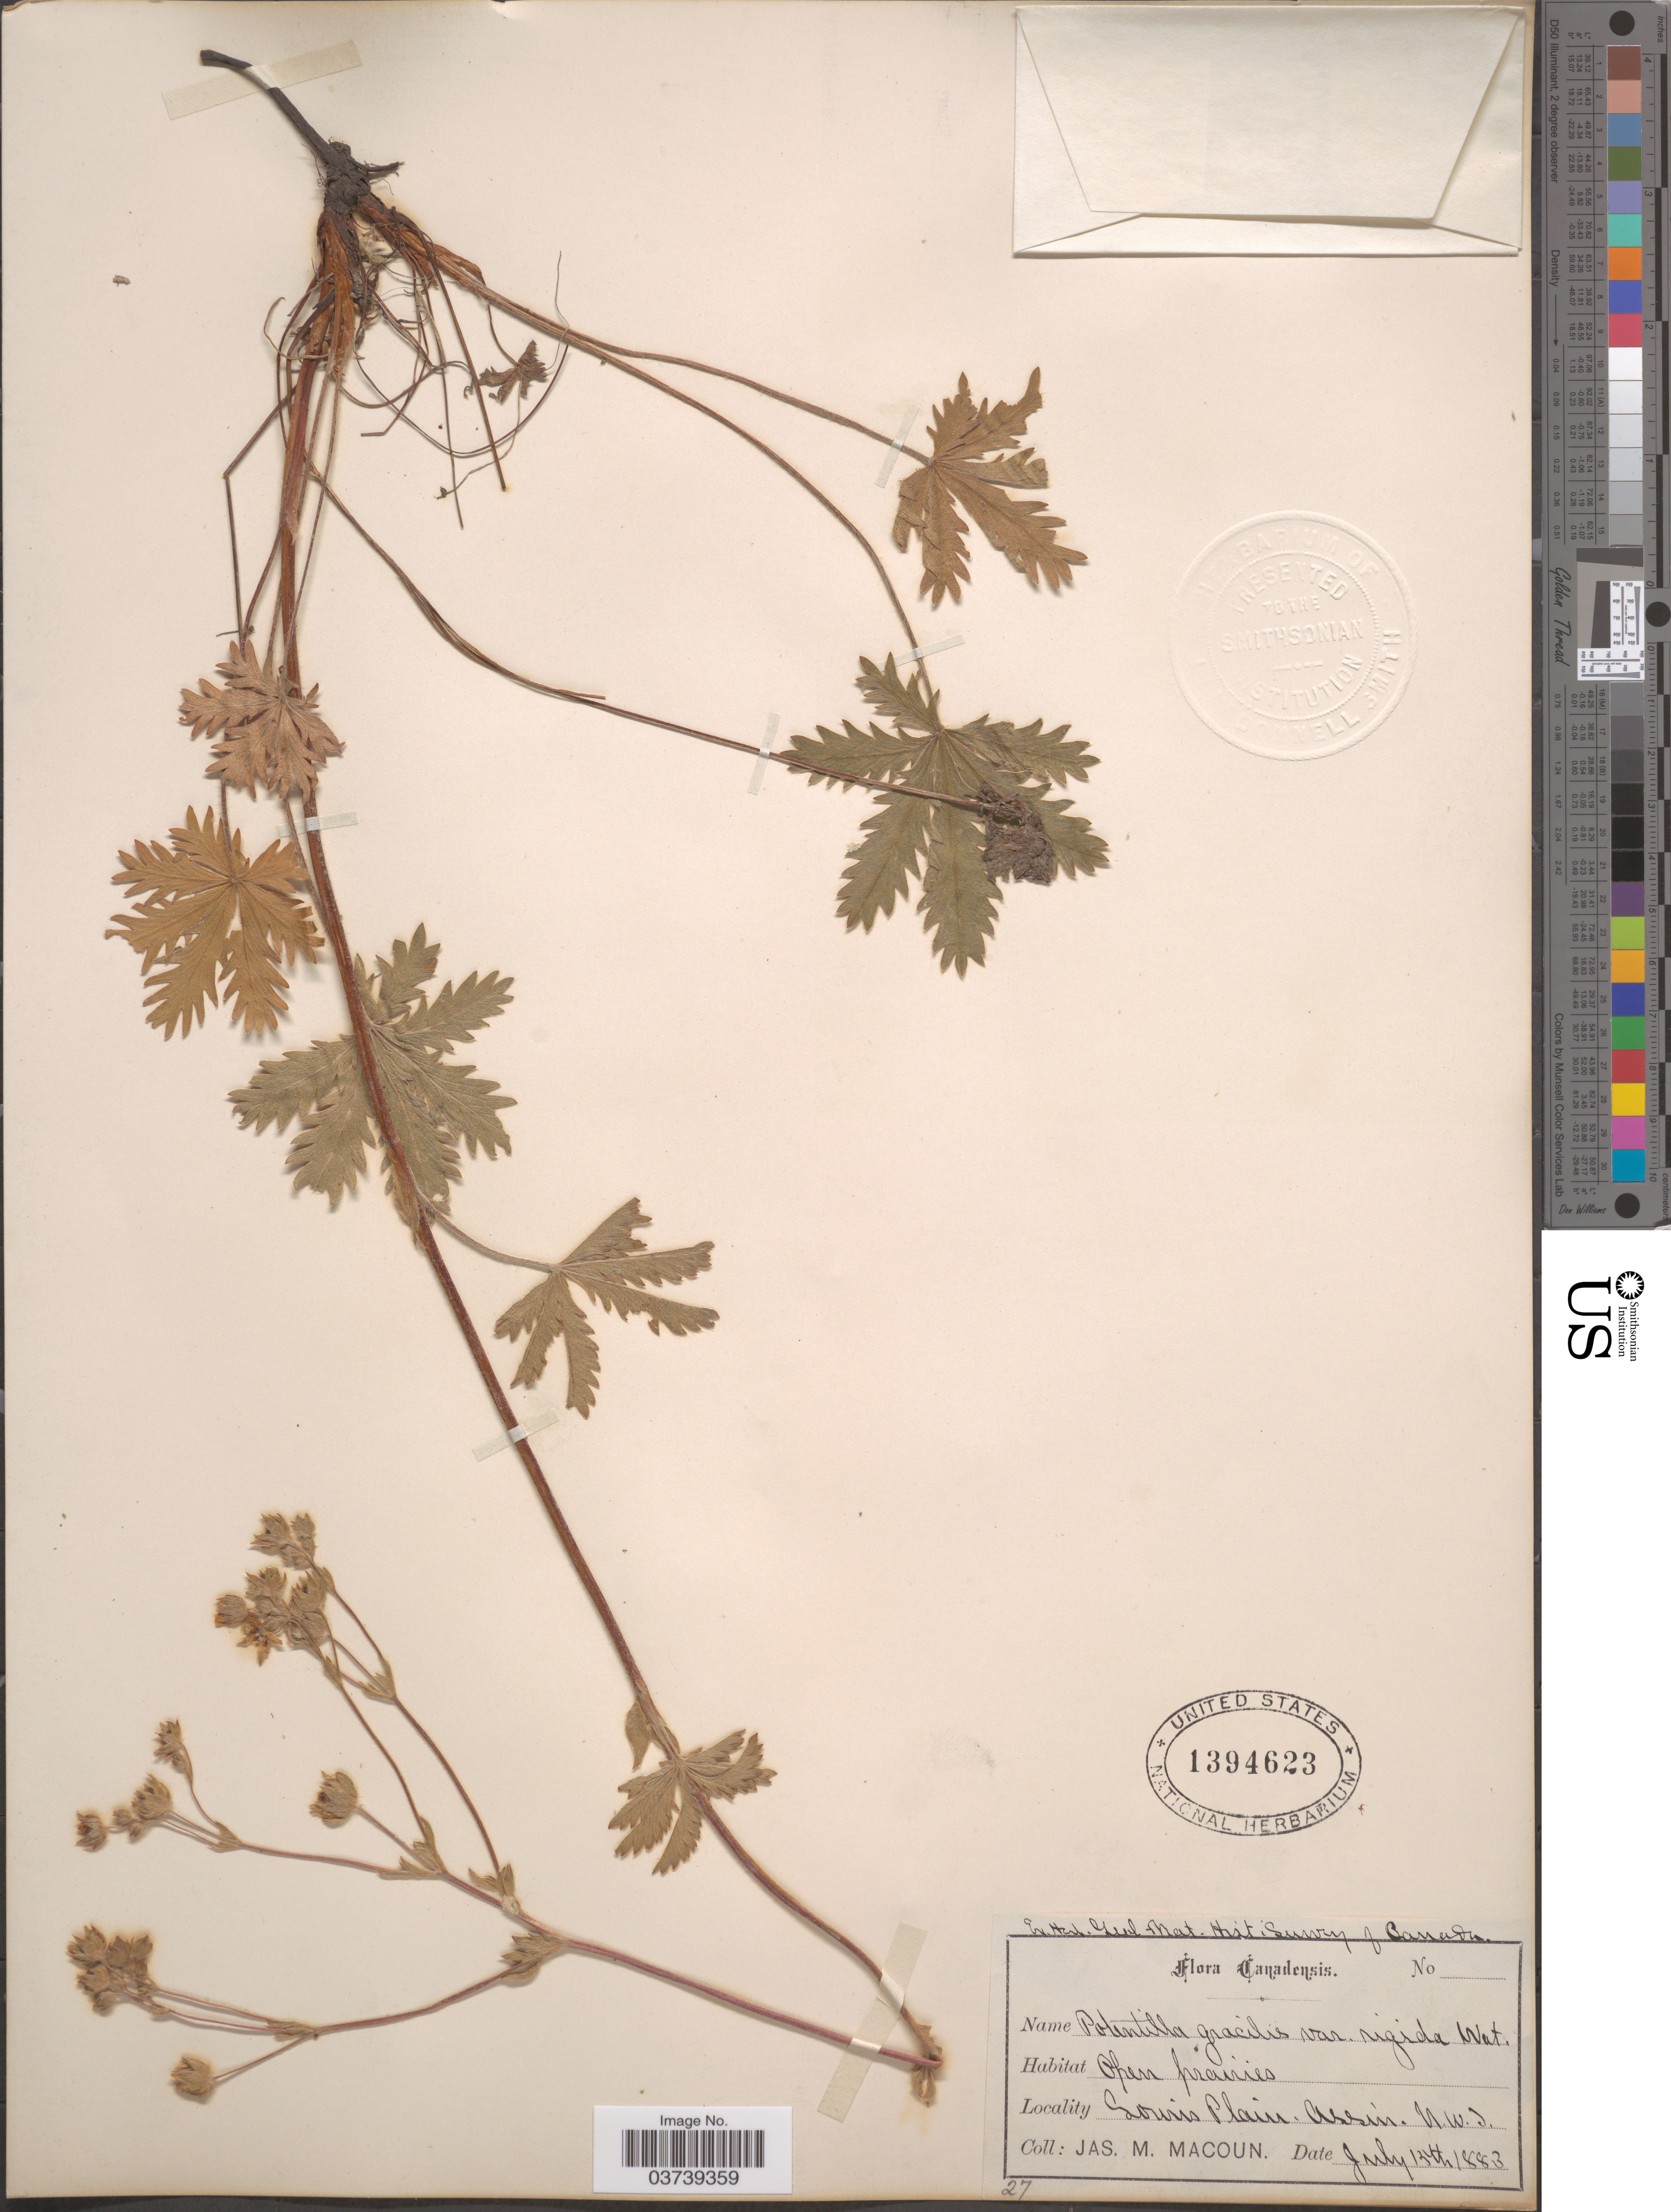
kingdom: Plantae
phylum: Tracheophyta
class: Magnoliopsida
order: Rosales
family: Rosaceae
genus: Potentilla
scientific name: Potentilla gracilis var. fastigiata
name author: (Nutt.) S. Watson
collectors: J. M. Macoun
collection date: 1883-07-13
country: Canada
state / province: Northwest Territories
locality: Souris Plain, Assin, N.W.T.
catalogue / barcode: US 1394623